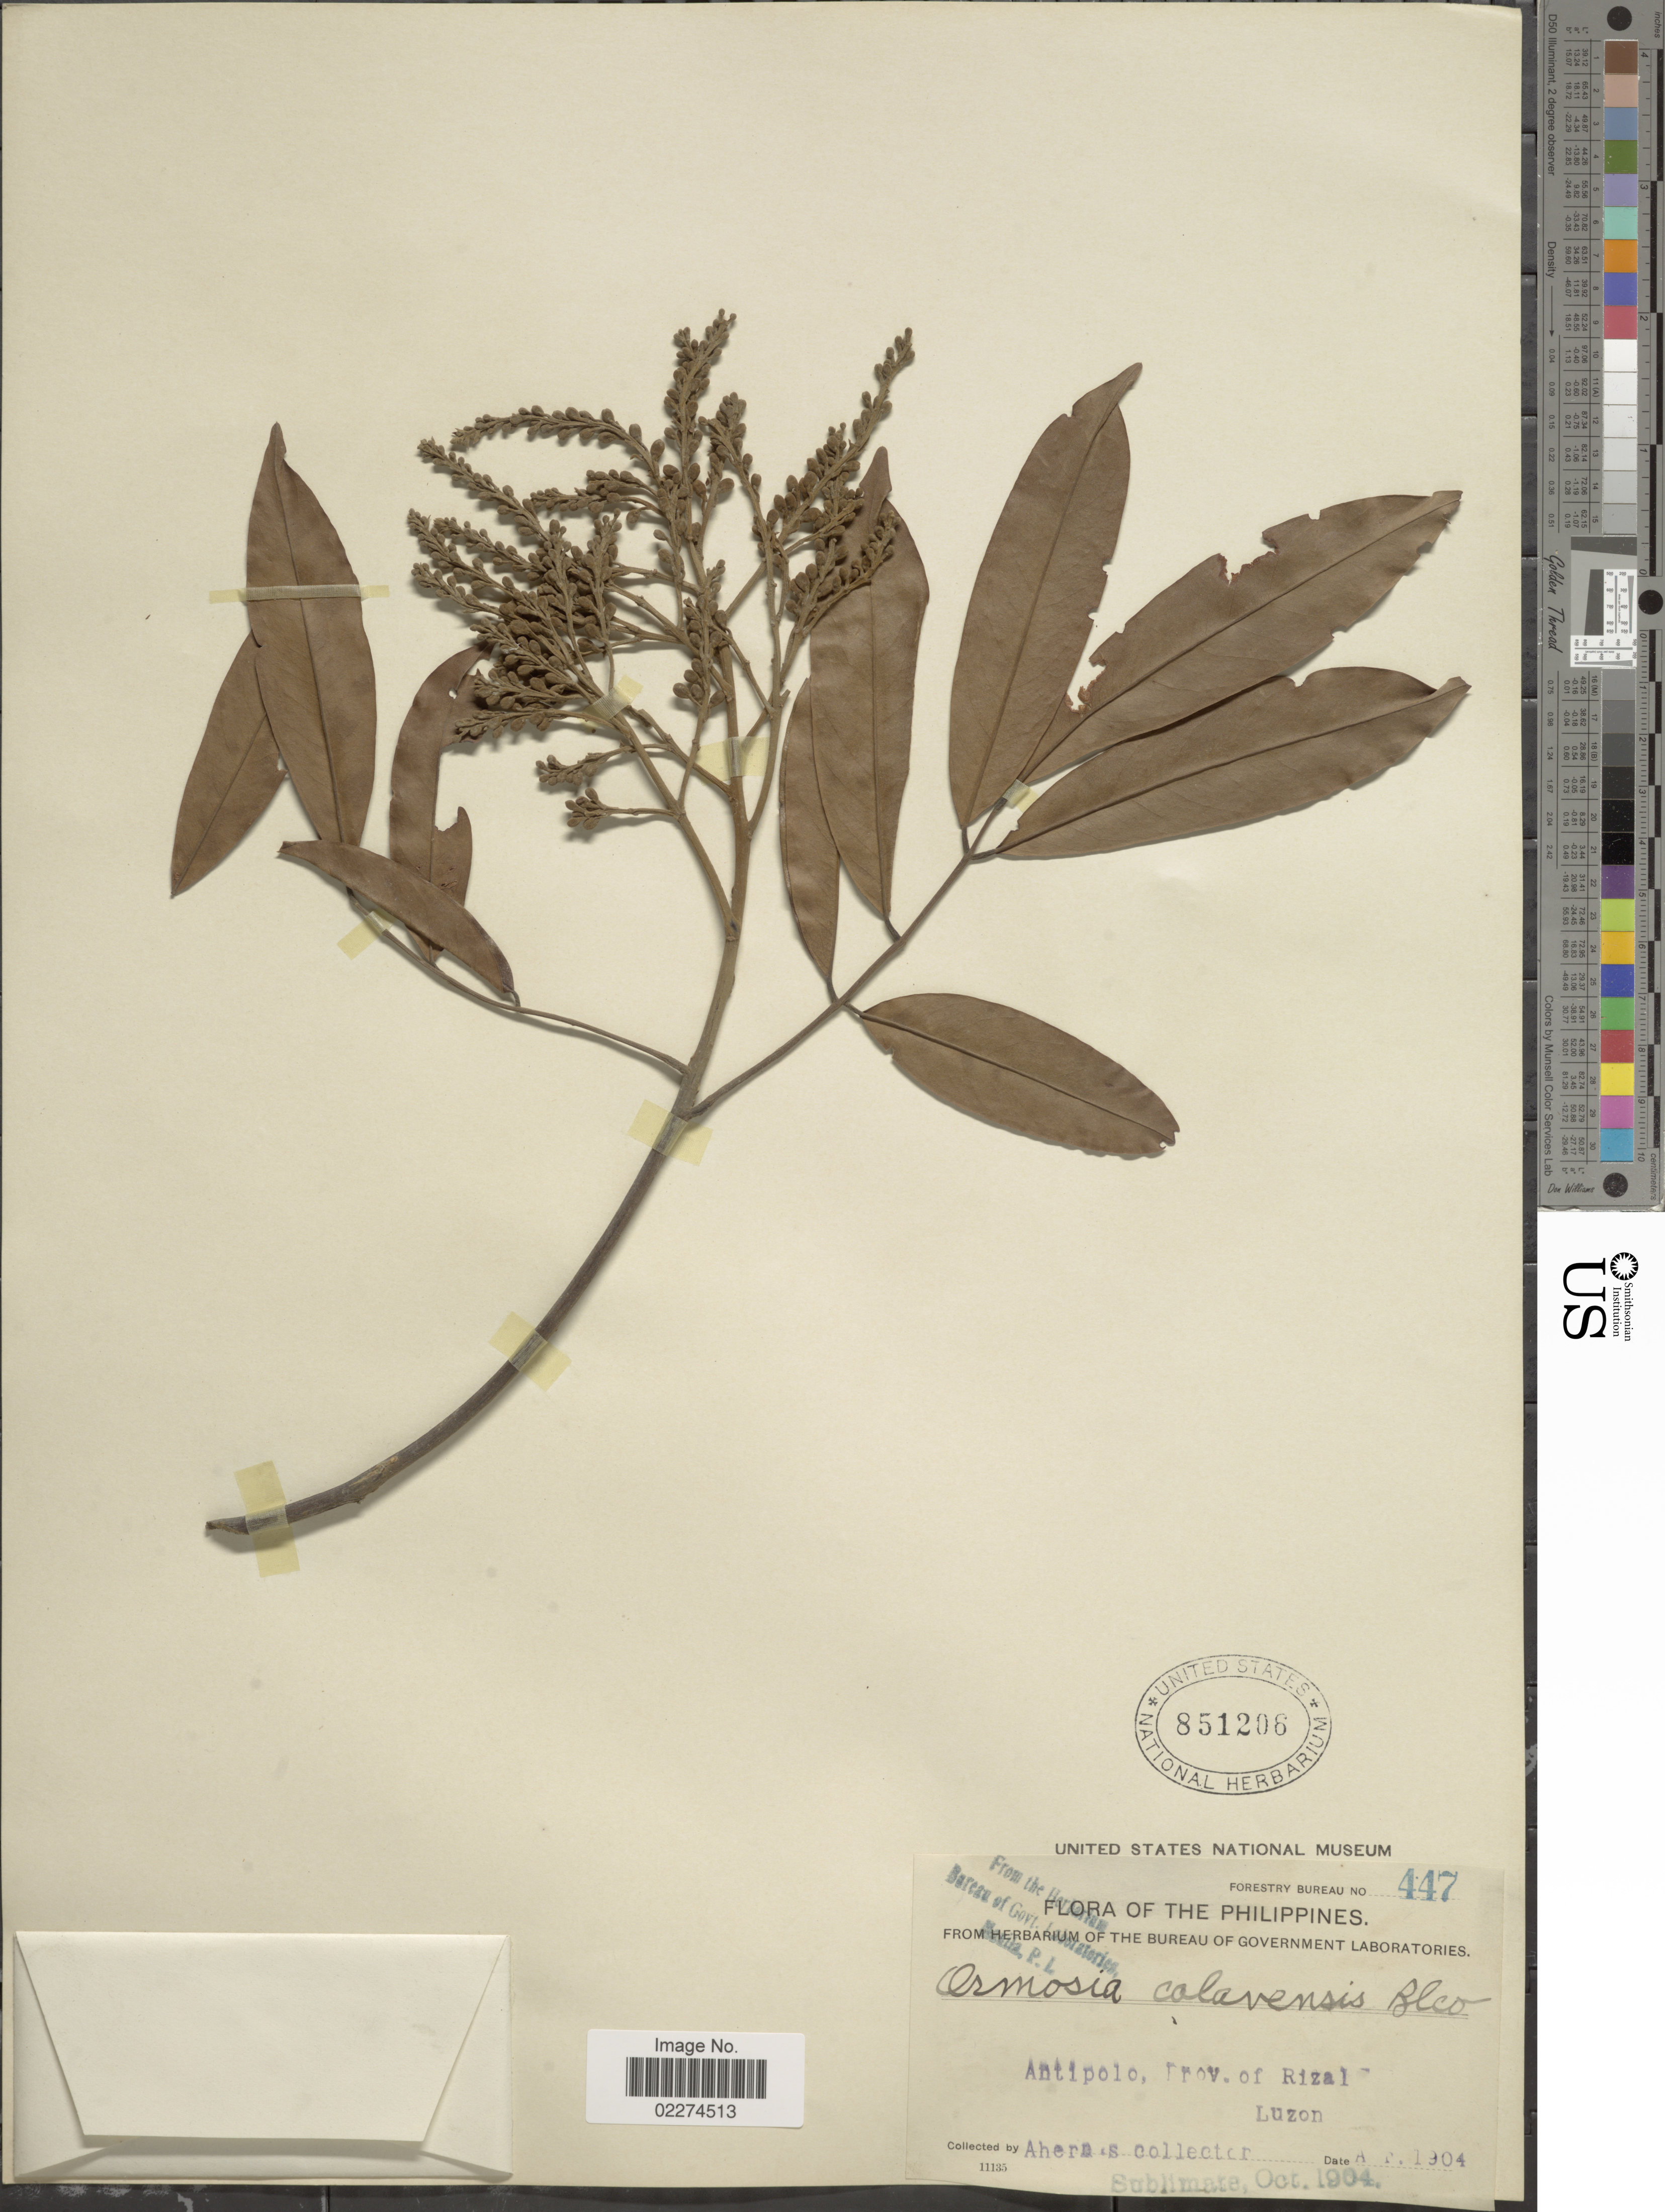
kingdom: Plantae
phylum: Tracheophyta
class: Magnoliopsida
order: Fabales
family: Fabaceae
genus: Ormosia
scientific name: Ormosia calavensis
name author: Azaola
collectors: Ahern's collector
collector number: Forestry Bureau 447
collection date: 1904-10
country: Philippines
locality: Antipolo, Prov. of Rizal, Luzon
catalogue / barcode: US 851206